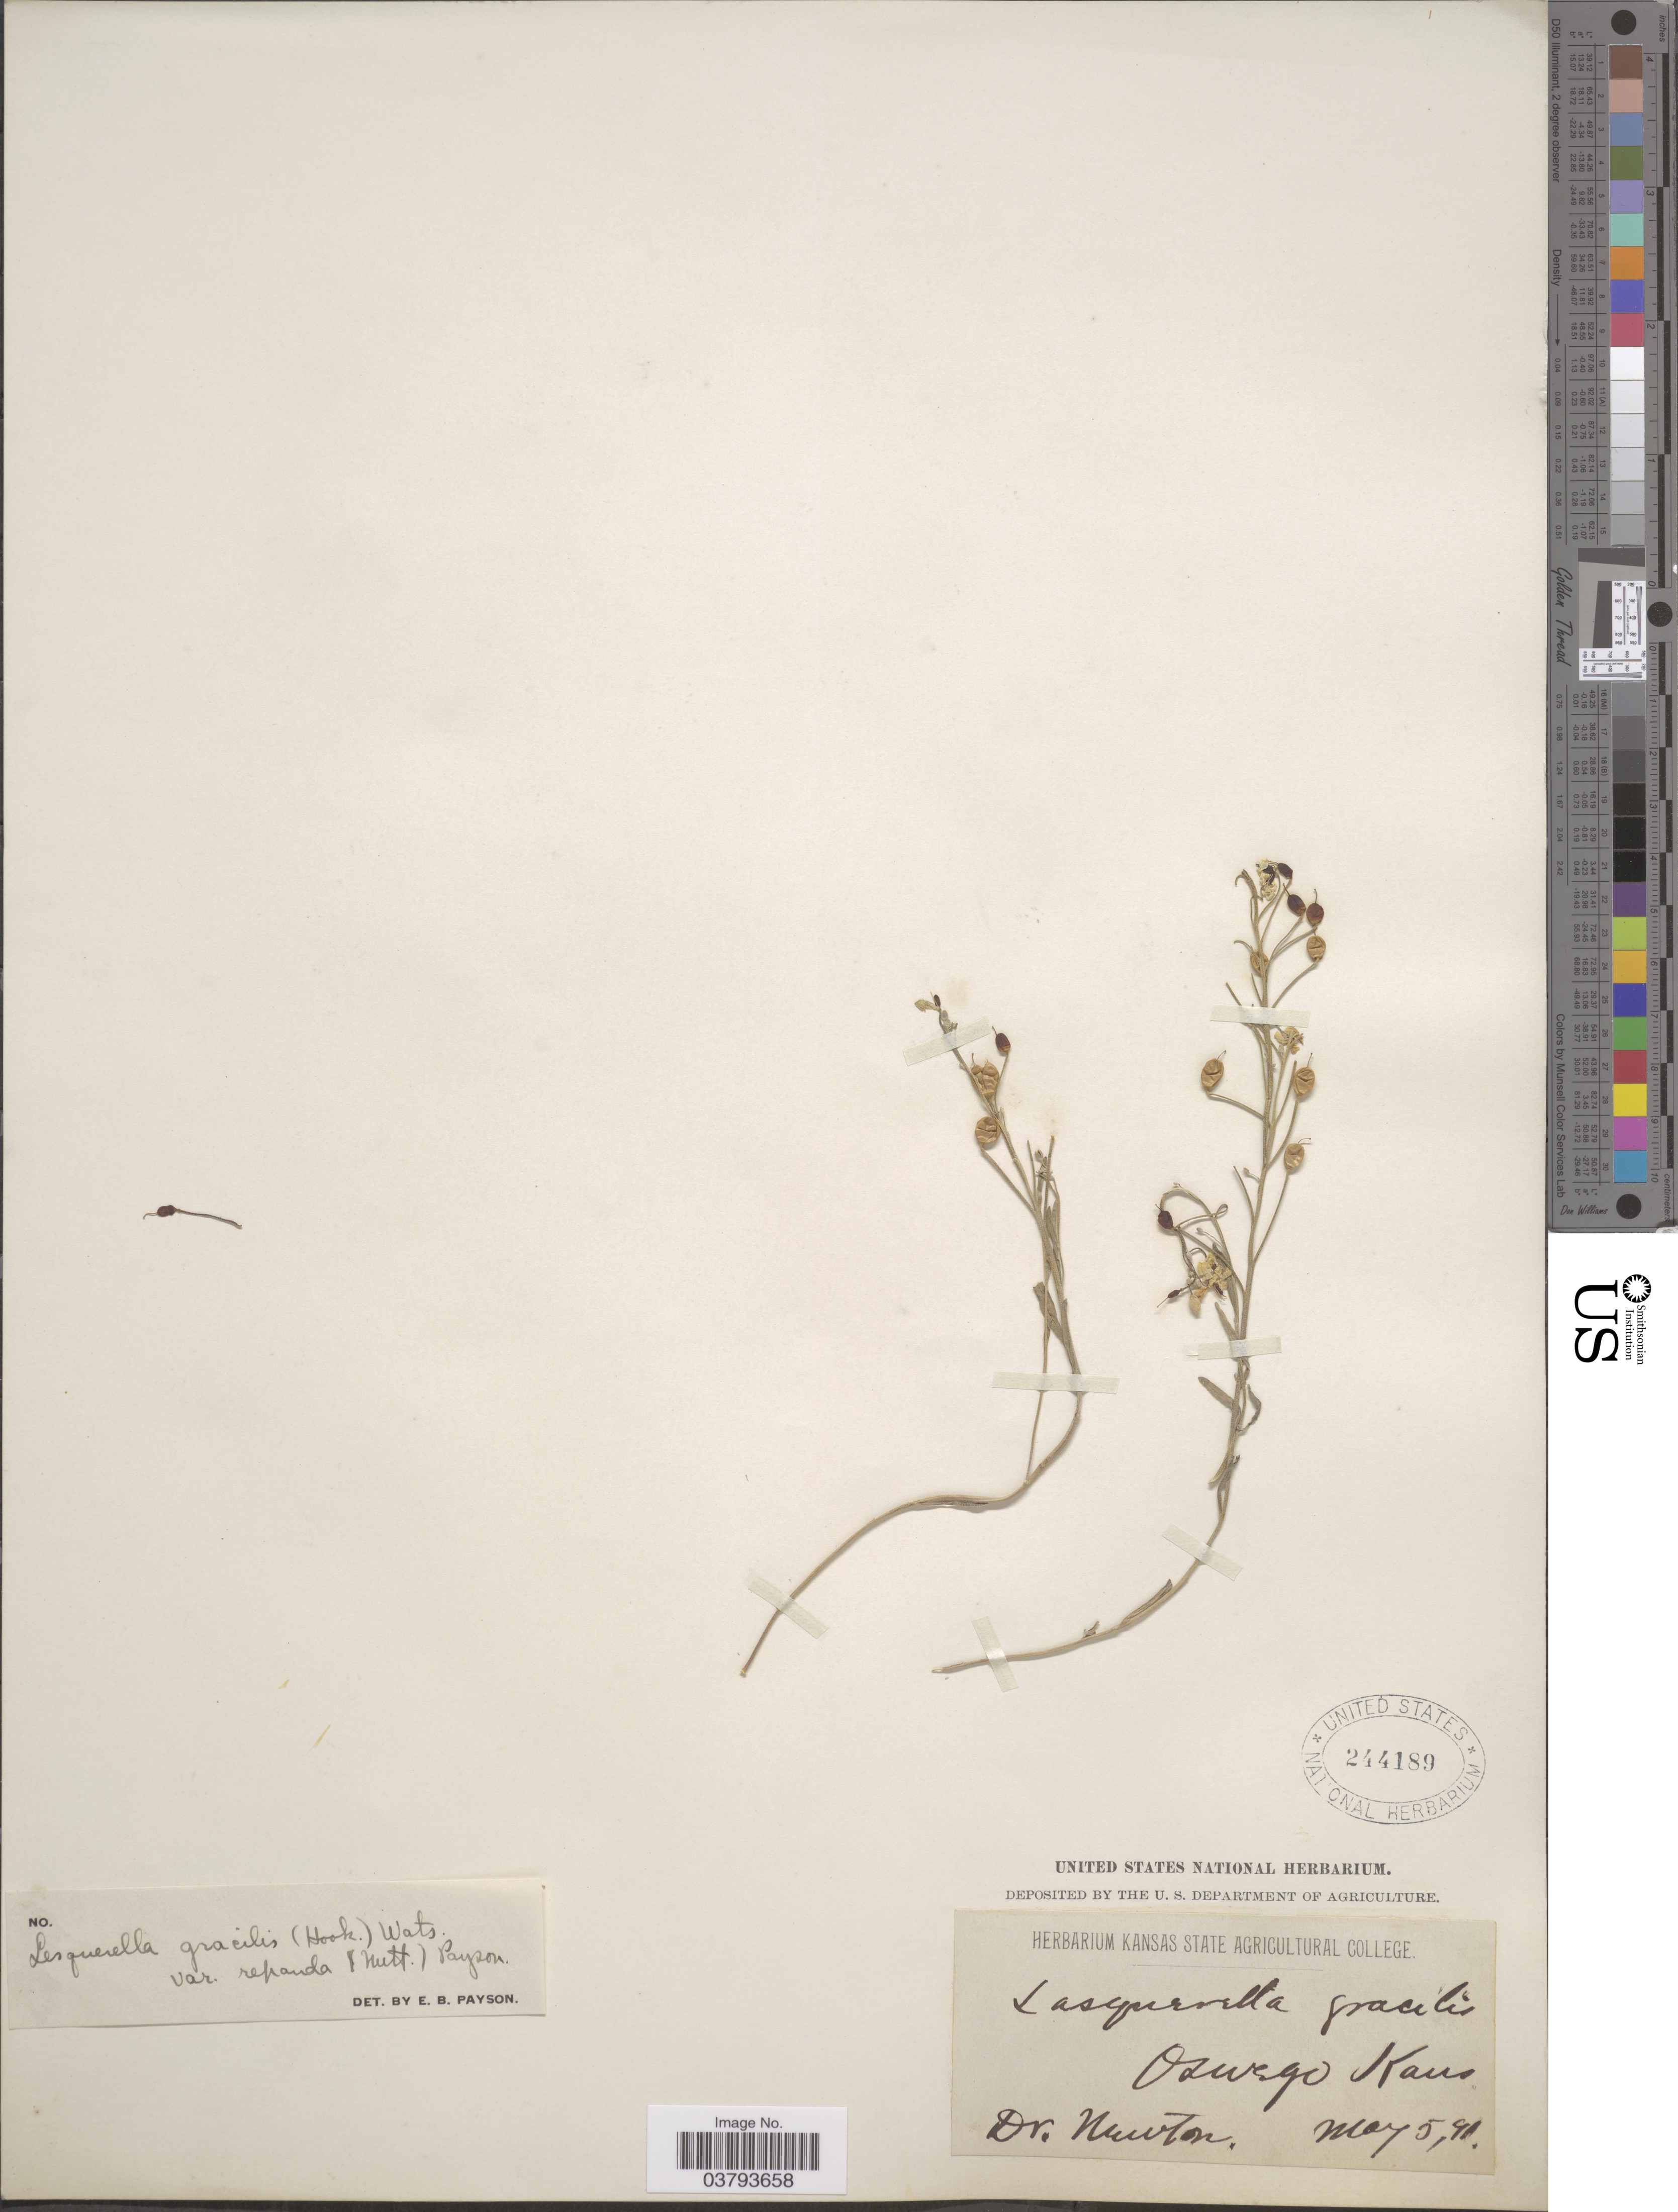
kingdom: Plantae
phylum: Tracheophyta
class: Magnoliopsida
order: Brassicales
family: Brassicaceae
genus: Lesquerella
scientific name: Lesquerella gracilis subsp. nuttallii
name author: (Torr. & A. Gray) Rollins & E.A. Shaw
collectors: -. Newton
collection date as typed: Transcribed d/m/y: 5/5/91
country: United States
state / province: Kansas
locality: Oswego.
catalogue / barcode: US 244189